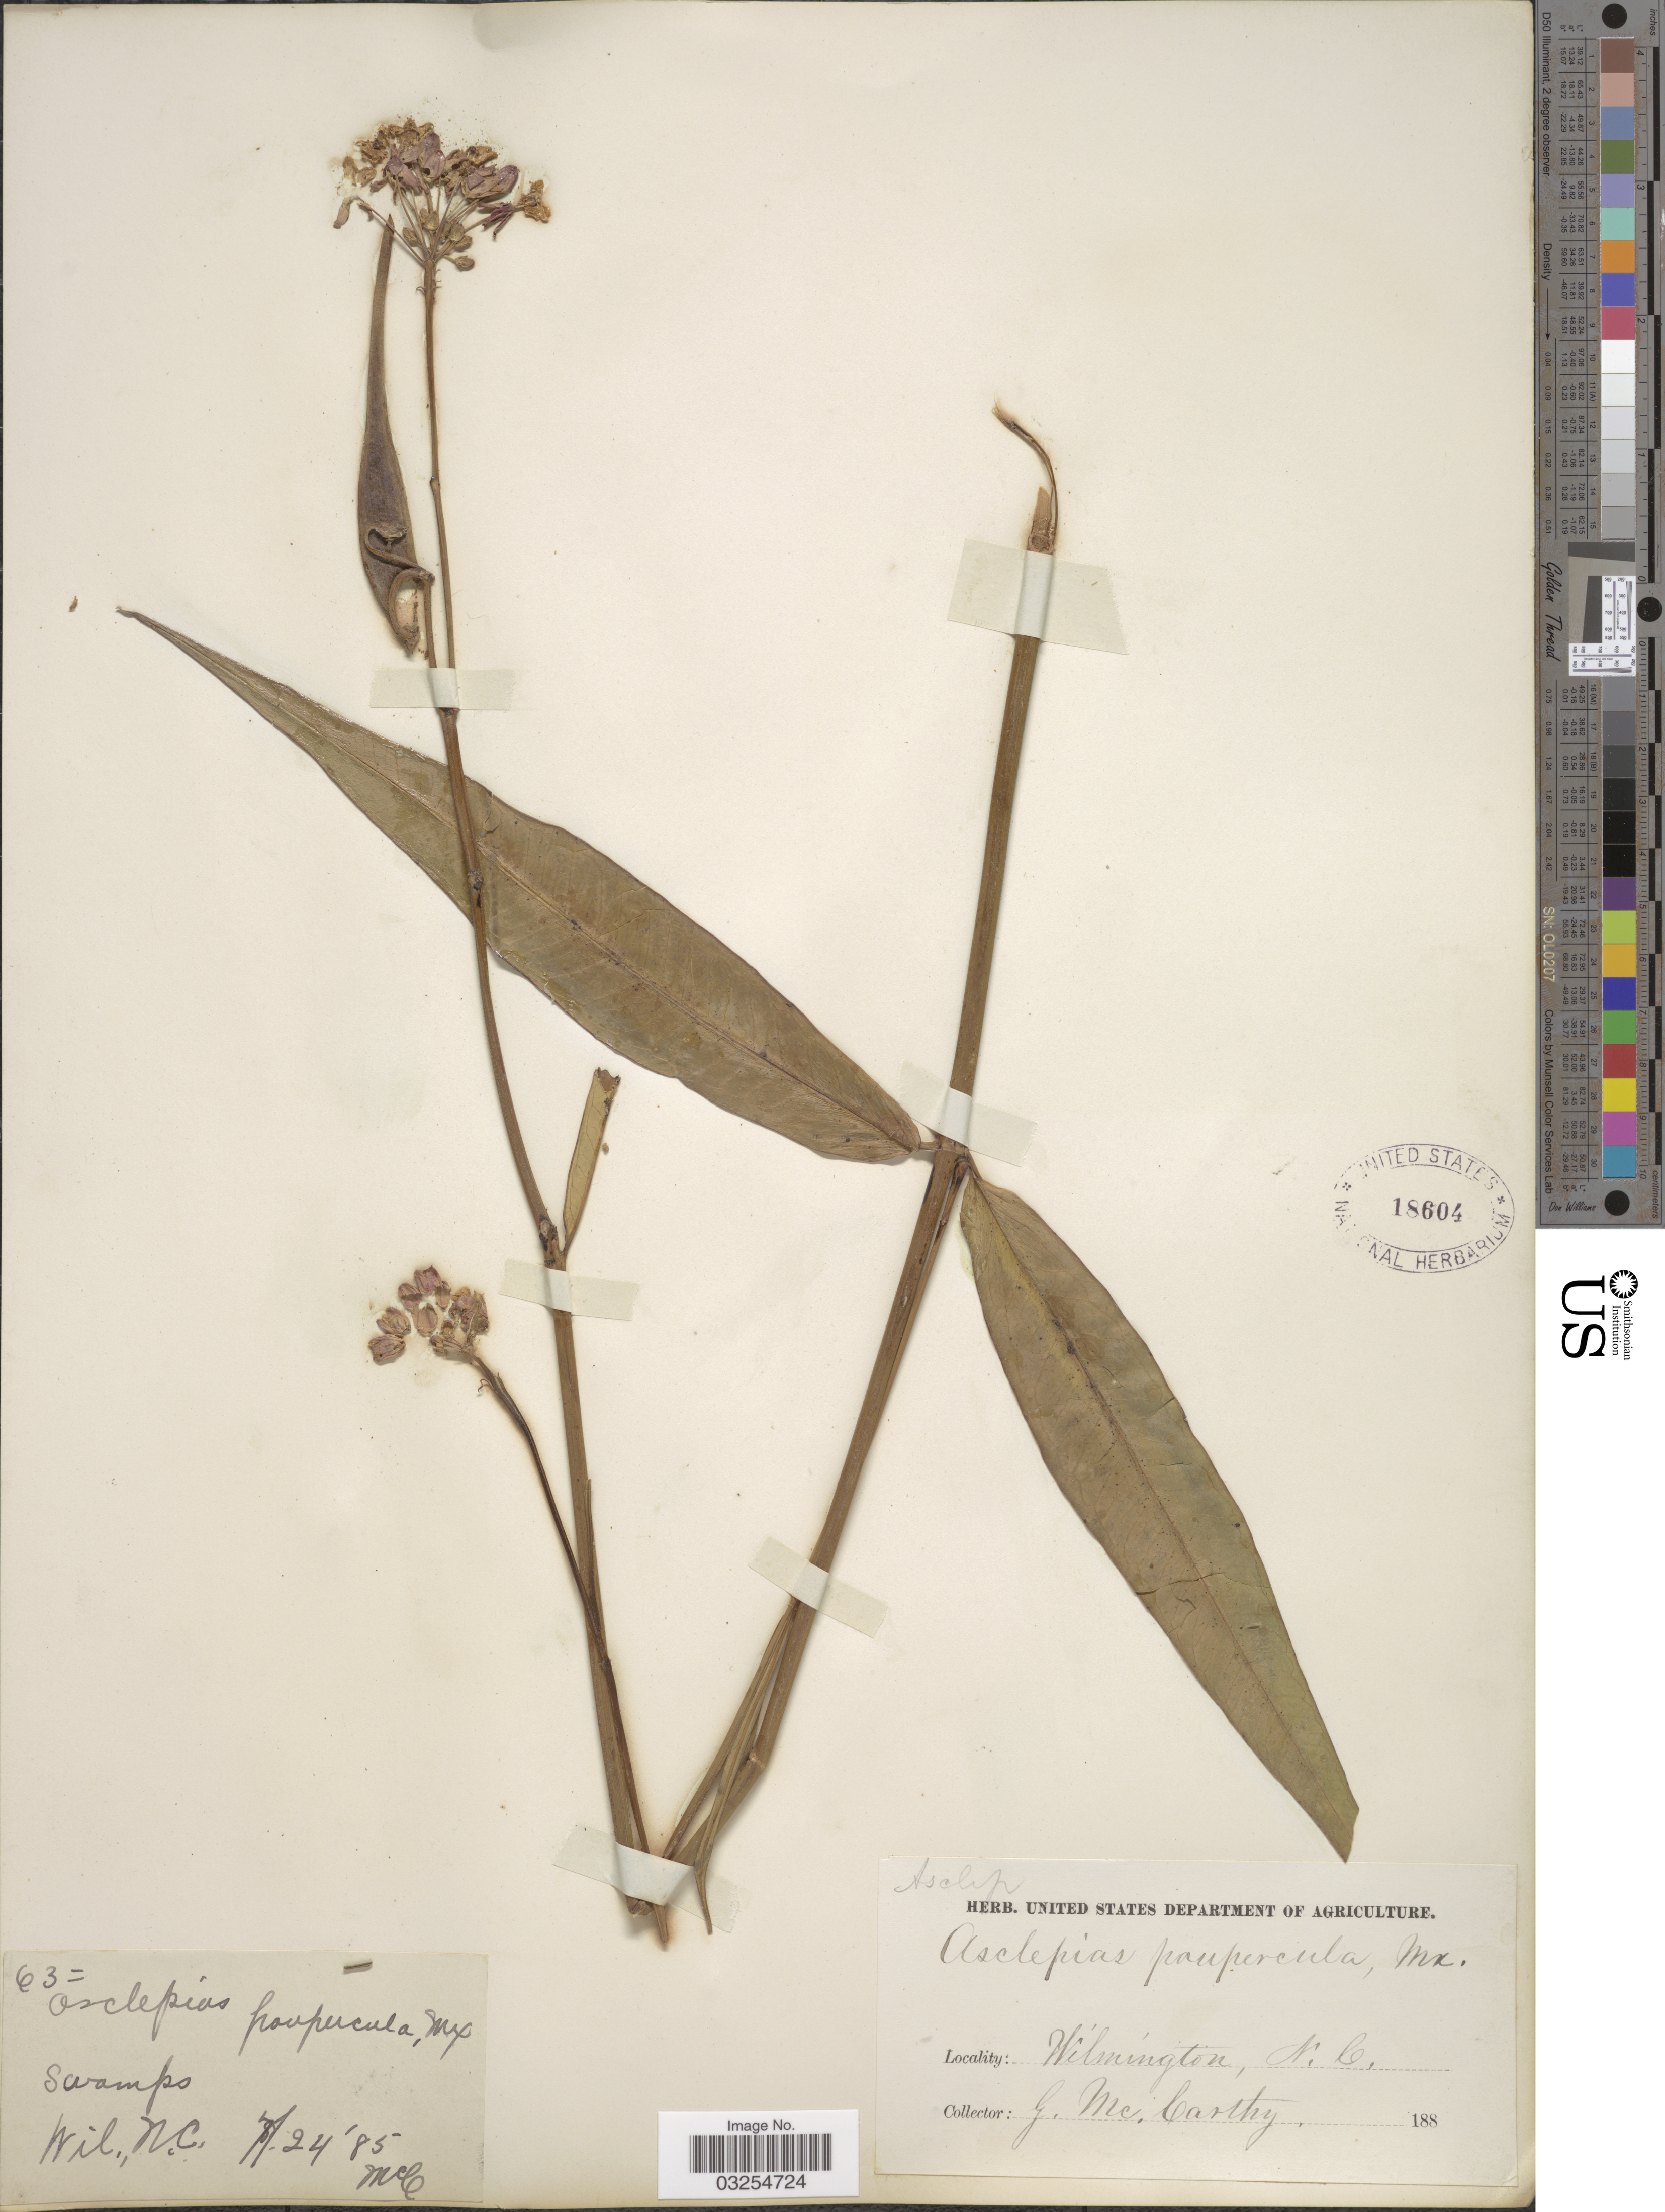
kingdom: Plantae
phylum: Tracheophyta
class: Magnoliopsida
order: Gentianales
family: Apocynaceae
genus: Asclepias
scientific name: Asclepias lanceolata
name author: Walter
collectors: G. McCarthy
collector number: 63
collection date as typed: Transcribed d/m/y: 24/7/85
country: United States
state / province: North Carolina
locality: Wilmington.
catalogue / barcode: US 18604